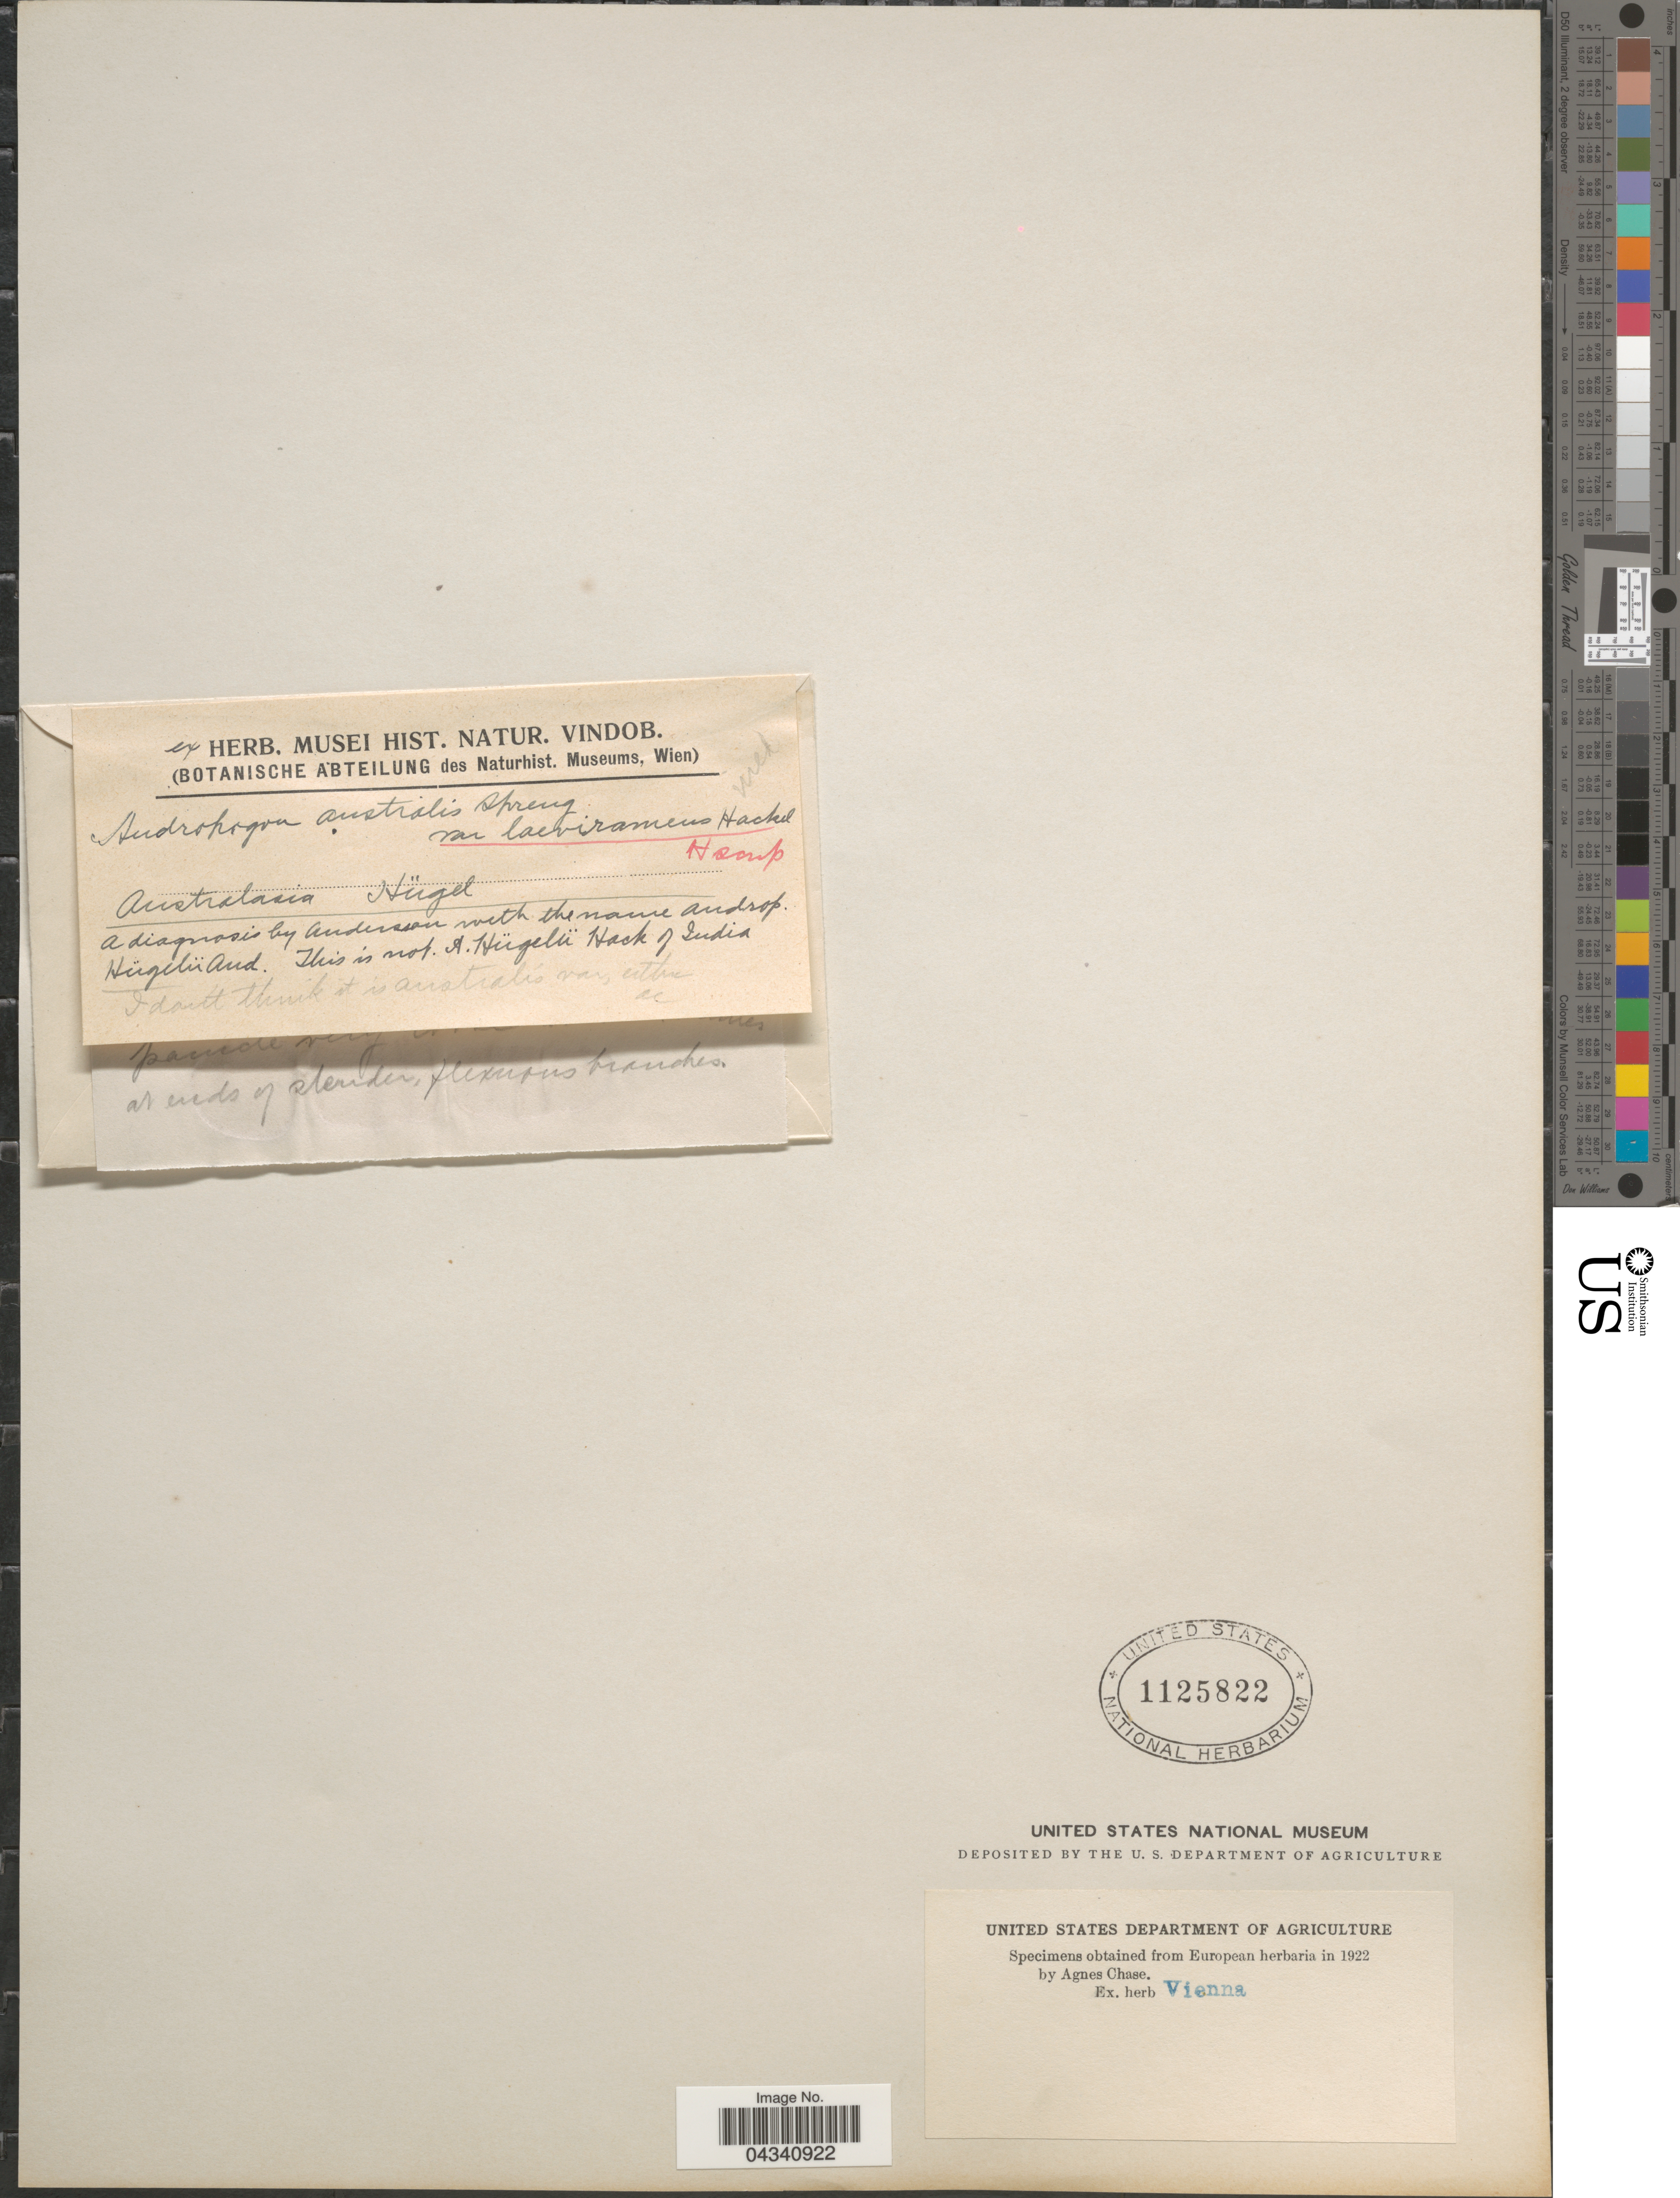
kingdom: Plantae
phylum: Tracheophyta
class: Liliopsida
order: Poales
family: Poaceae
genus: Sorghum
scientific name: Sorghum plumosum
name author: (R. Br.) P. Beauv.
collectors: Hugel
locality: Australasia.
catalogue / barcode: US 1125822